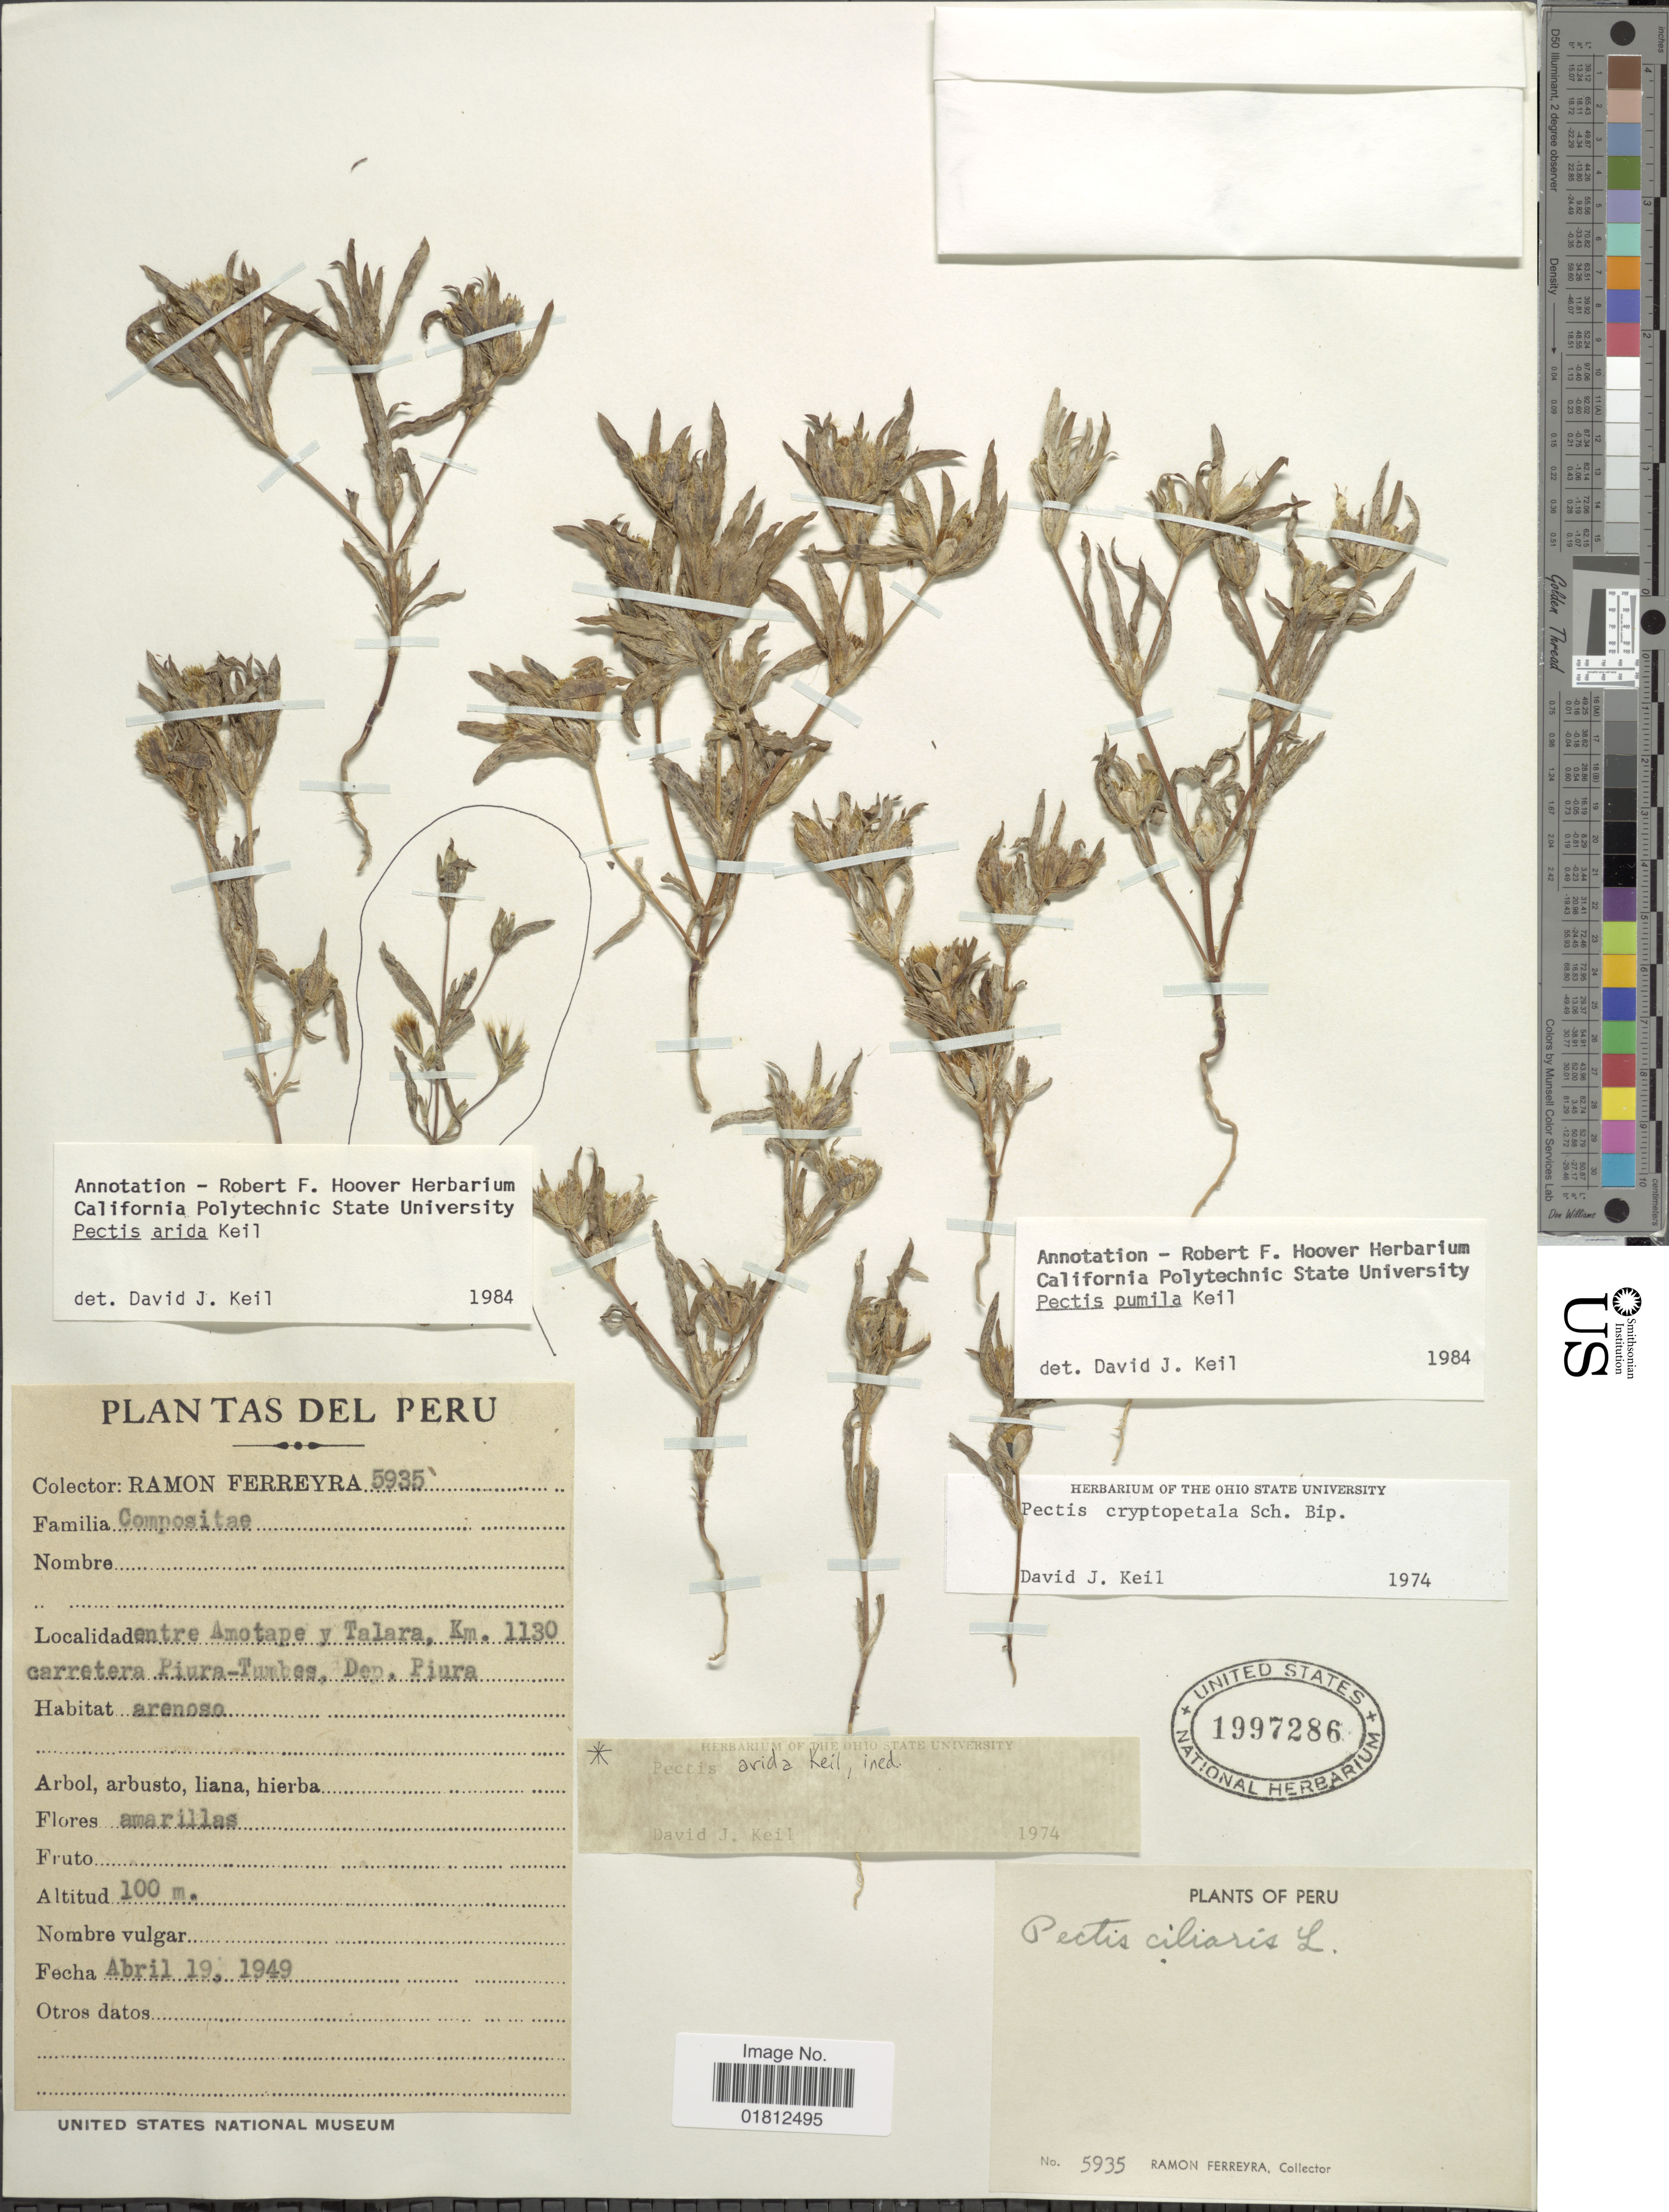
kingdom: Plantae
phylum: Tracheophyta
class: Magnoliopsida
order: Asterales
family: Asteraceae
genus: Pectis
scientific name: Pectis pumila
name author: D.J. Keil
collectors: R. A. Ferreyra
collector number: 5935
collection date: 1949-04-19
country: Peru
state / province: Piura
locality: Entre Amotape y Talara. Km. 1130 carretera Piura-Tumbes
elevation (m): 100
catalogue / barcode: US 1997286